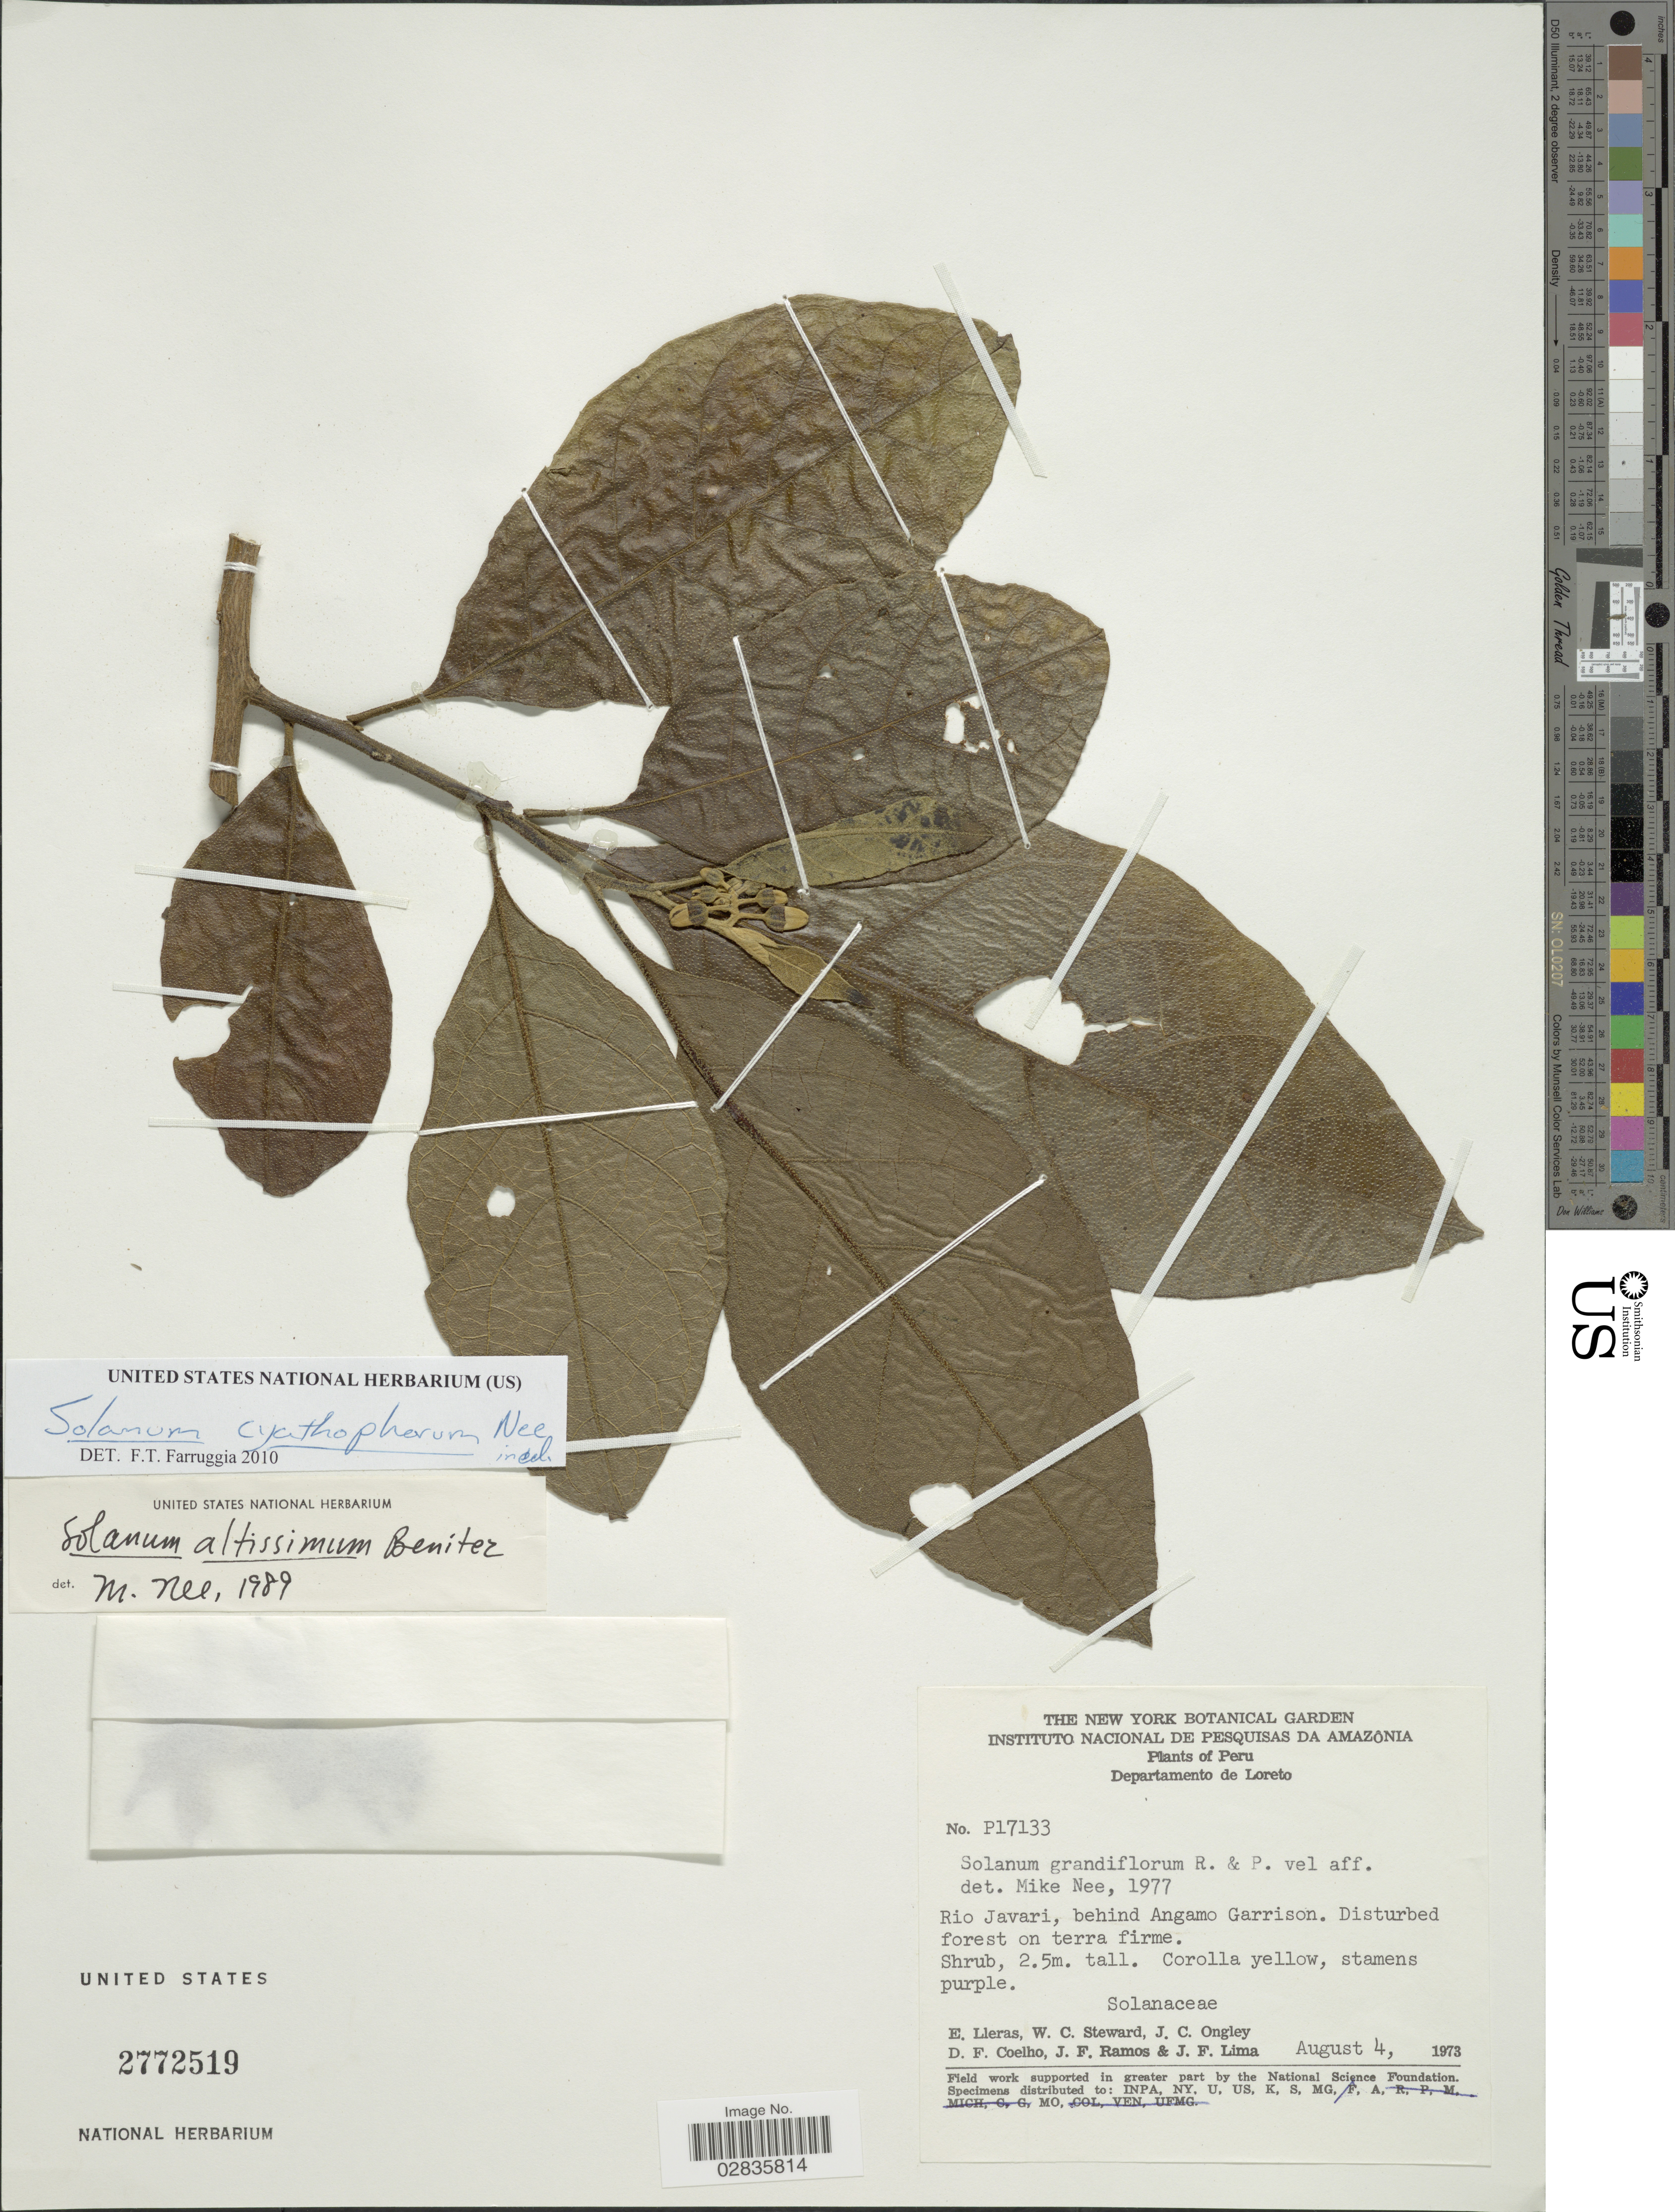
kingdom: Plantae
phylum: Tracheophyta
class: Magnoliopsida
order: Solanales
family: Solanaceae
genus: Solanum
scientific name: Solanum cyathophorum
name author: M. Nee & Farruggia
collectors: E. Lleras, W. C. Steward, J. C. Ongley, D. F. Coêlho & et al.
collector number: P17133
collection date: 1973-08-04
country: Peru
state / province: Loreto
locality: Departamento de Loreto, Rio Javari, behind Angamo Garrison.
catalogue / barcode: US 2772519